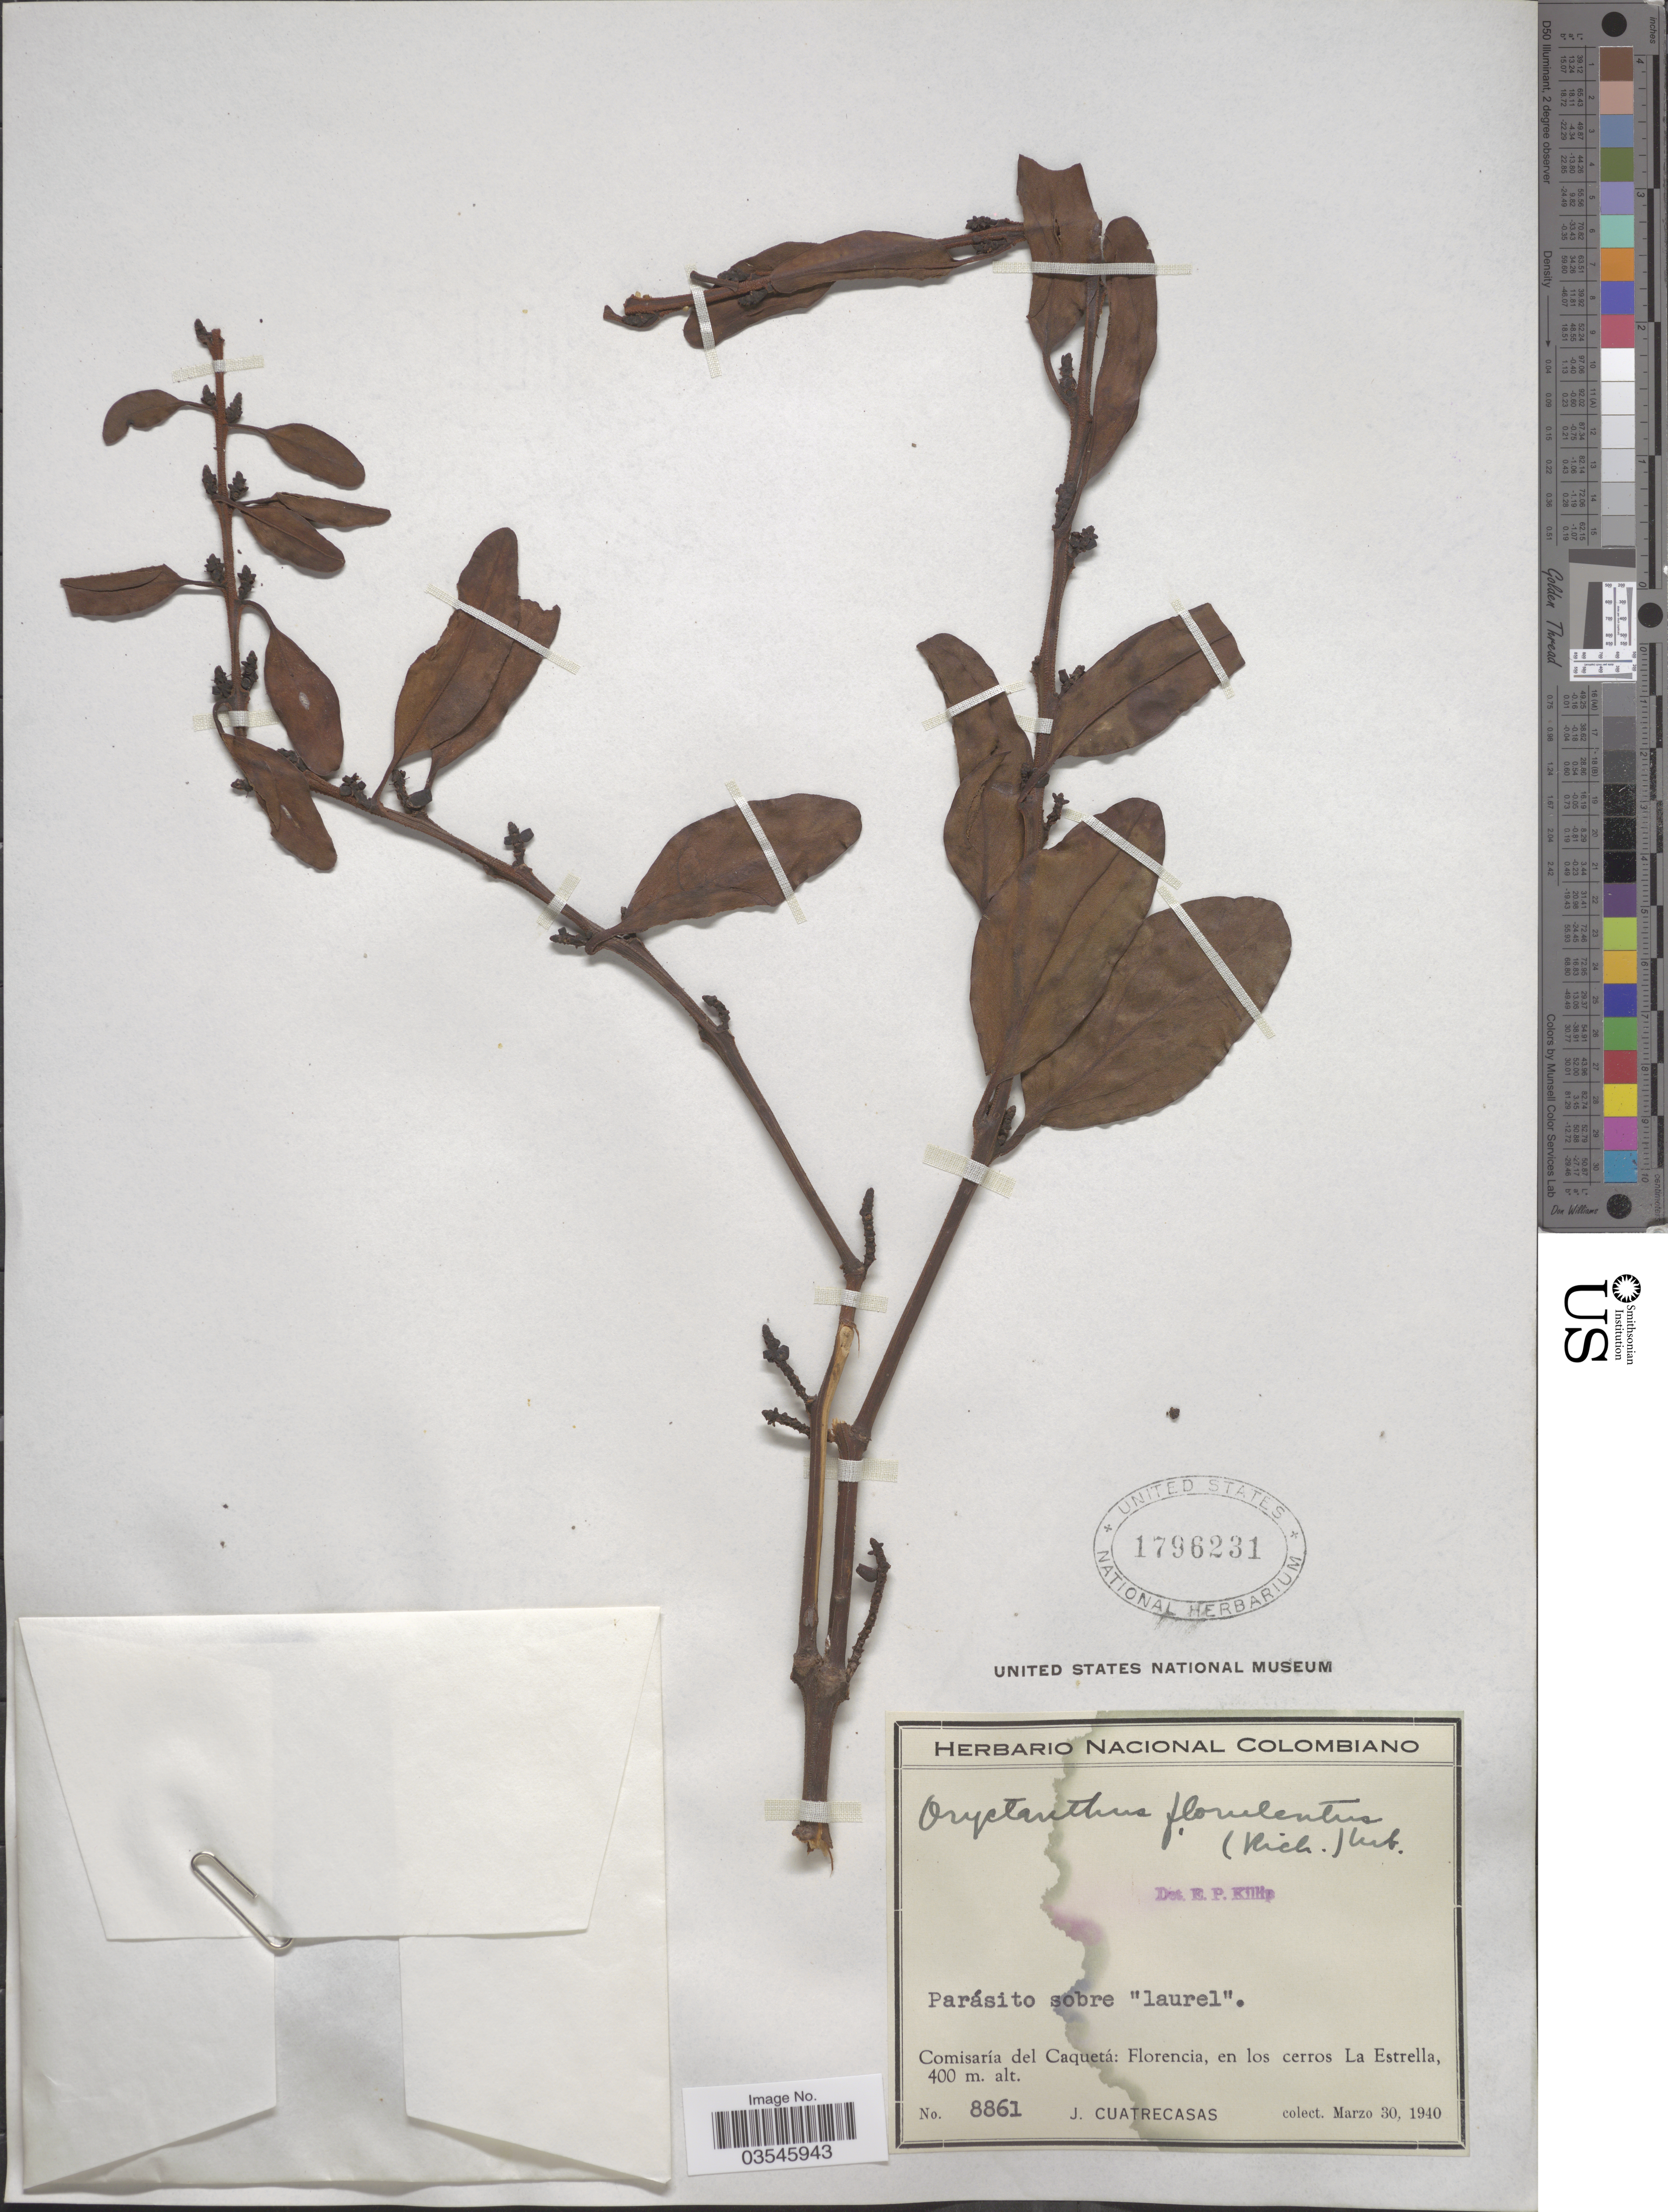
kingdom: Plantae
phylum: Tracheophyta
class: Magnoliopsida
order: Santalales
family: Loranthaceae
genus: Oryctanthus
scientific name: Oryctanthus florulentus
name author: (Rich.) Tiegh.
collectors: J. Cuatrecasas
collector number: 8861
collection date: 1940-03-30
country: Colombia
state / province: Caquetá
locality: Comisaría del Caquetá: Florencia, en los cerros La Estrella.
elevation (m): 400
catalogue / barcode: US 1796231